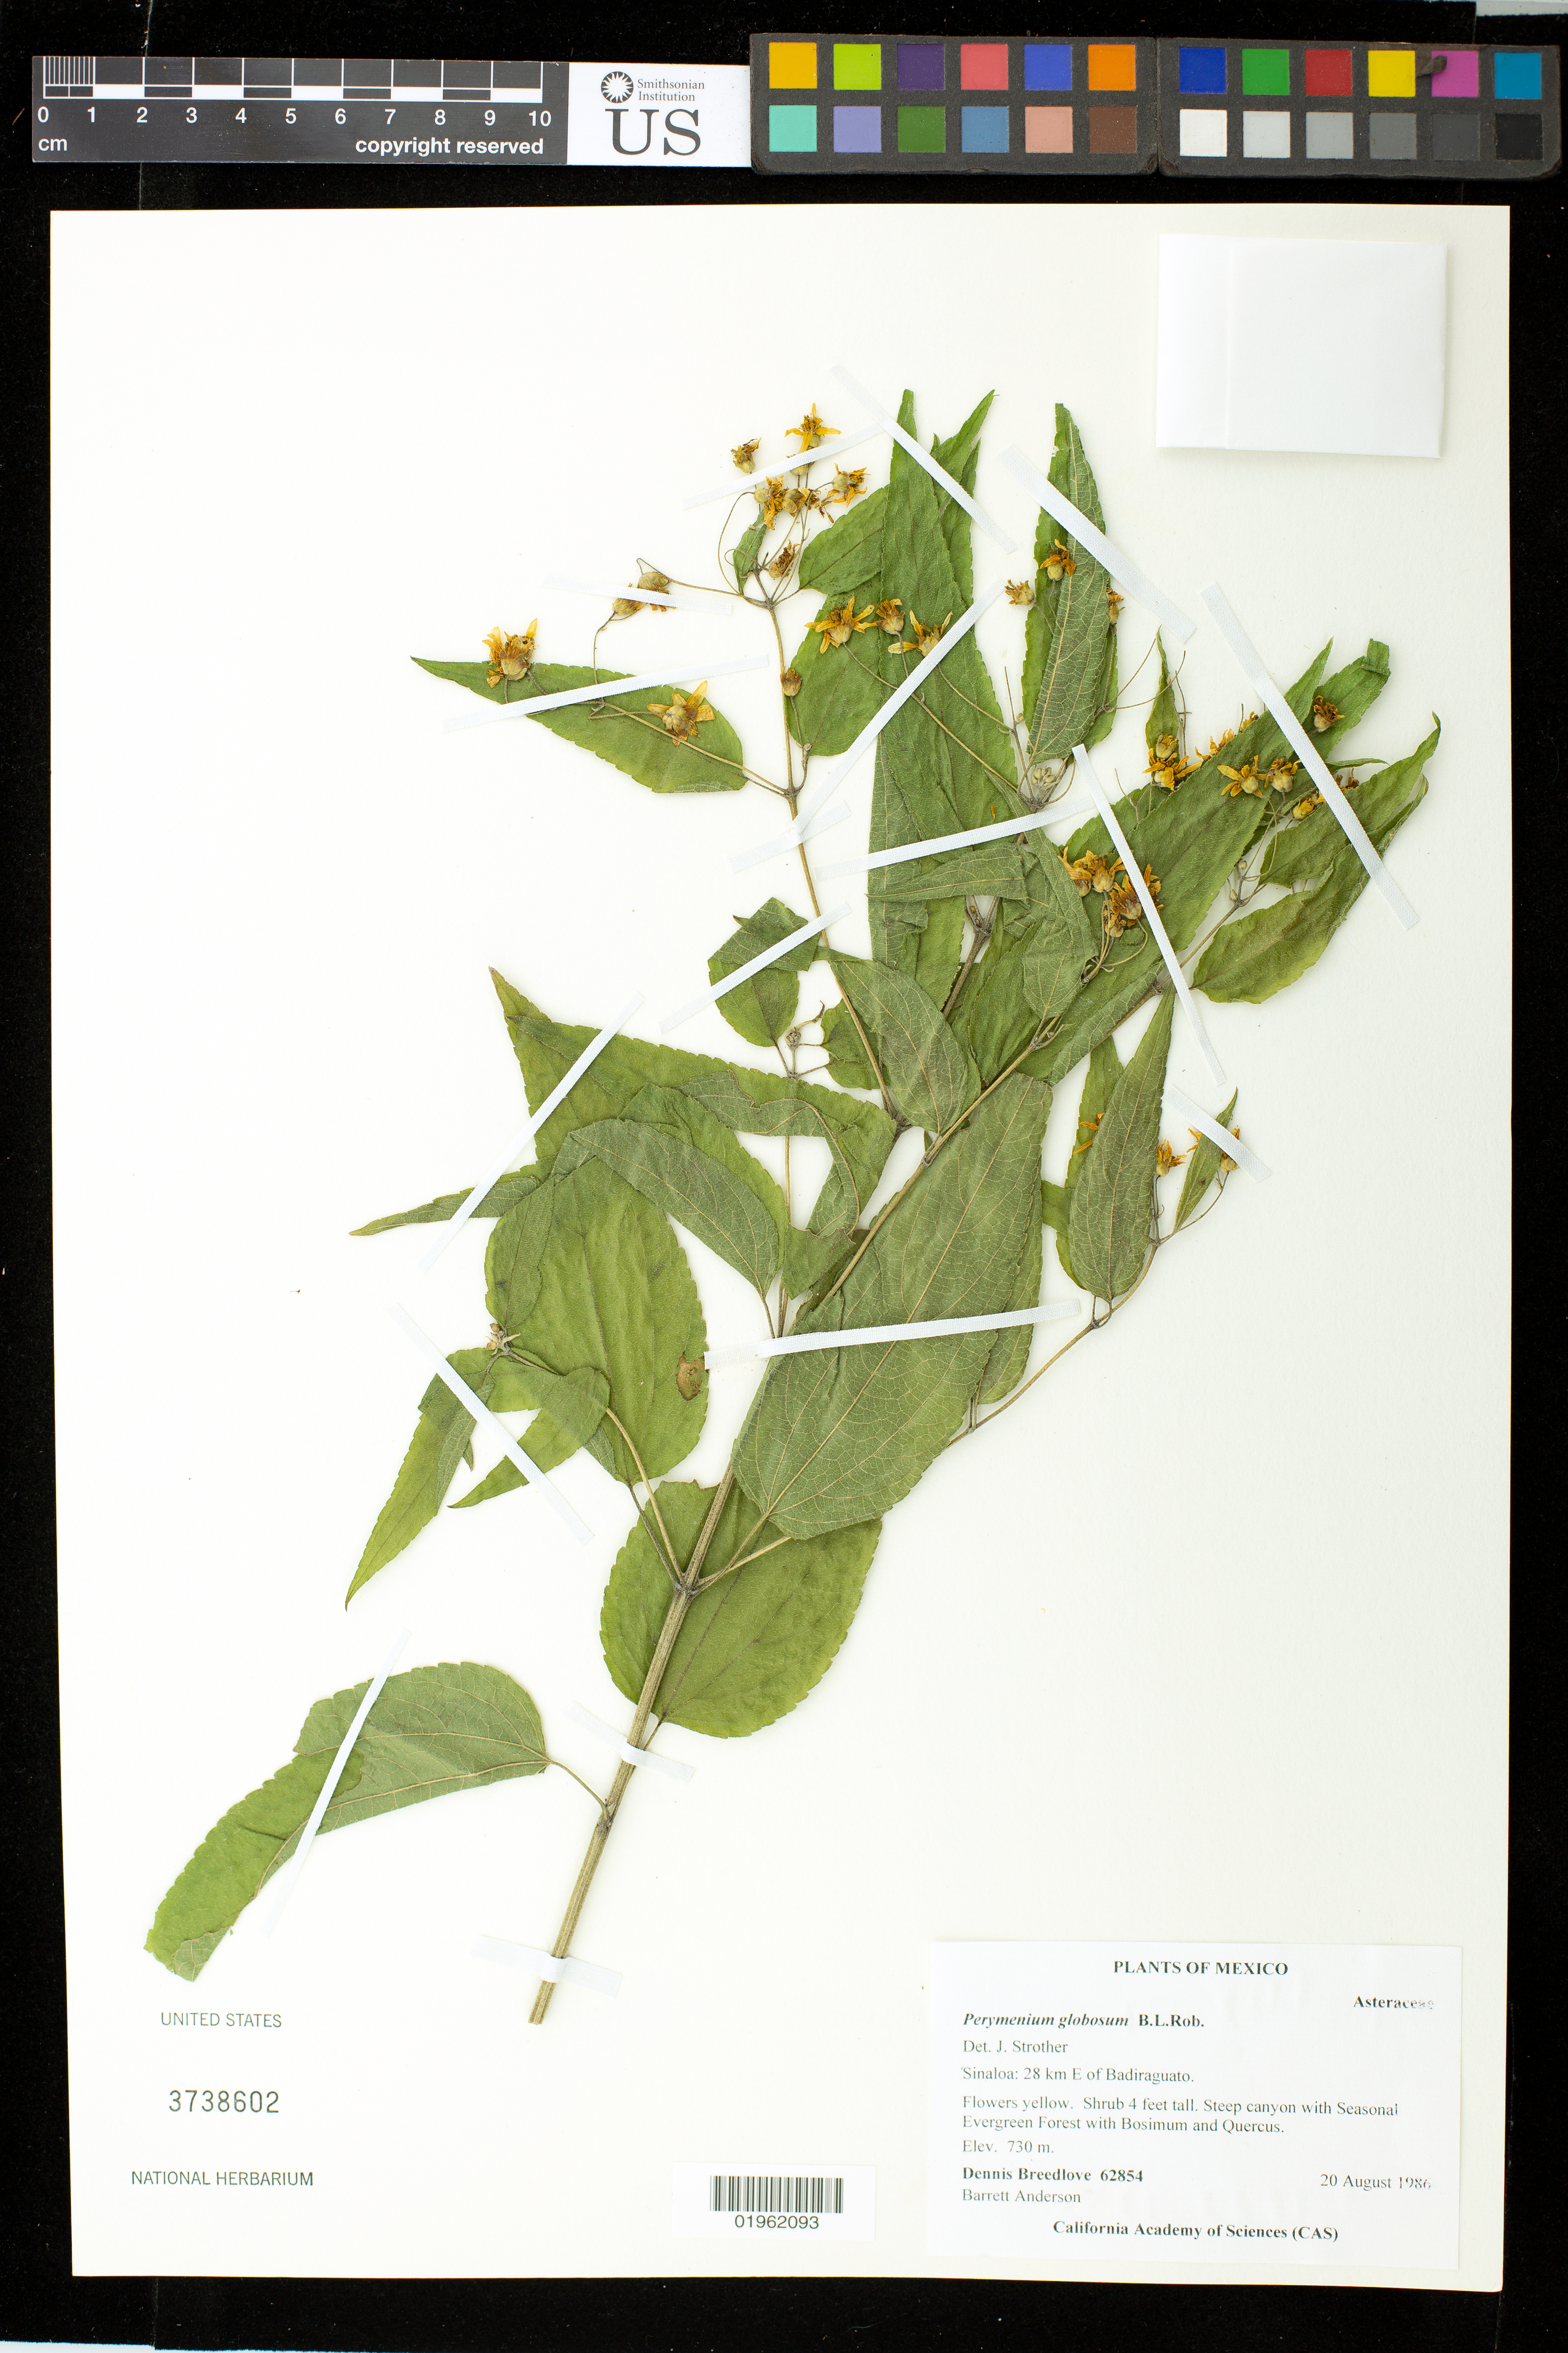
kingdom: Plantae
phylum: Tracheophyta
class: Magnoliopsida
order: Asterales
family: Asteraceae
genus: Perymenium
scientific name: Perymenium globosum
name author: B.L. Rob.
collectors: D. E. Breedlove & B. Anderson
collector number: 62854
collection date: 1986-08-20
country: Mexico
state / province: Sinaloa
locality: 28 km E of Badiraguato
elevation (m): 730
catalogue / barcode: US 3738602